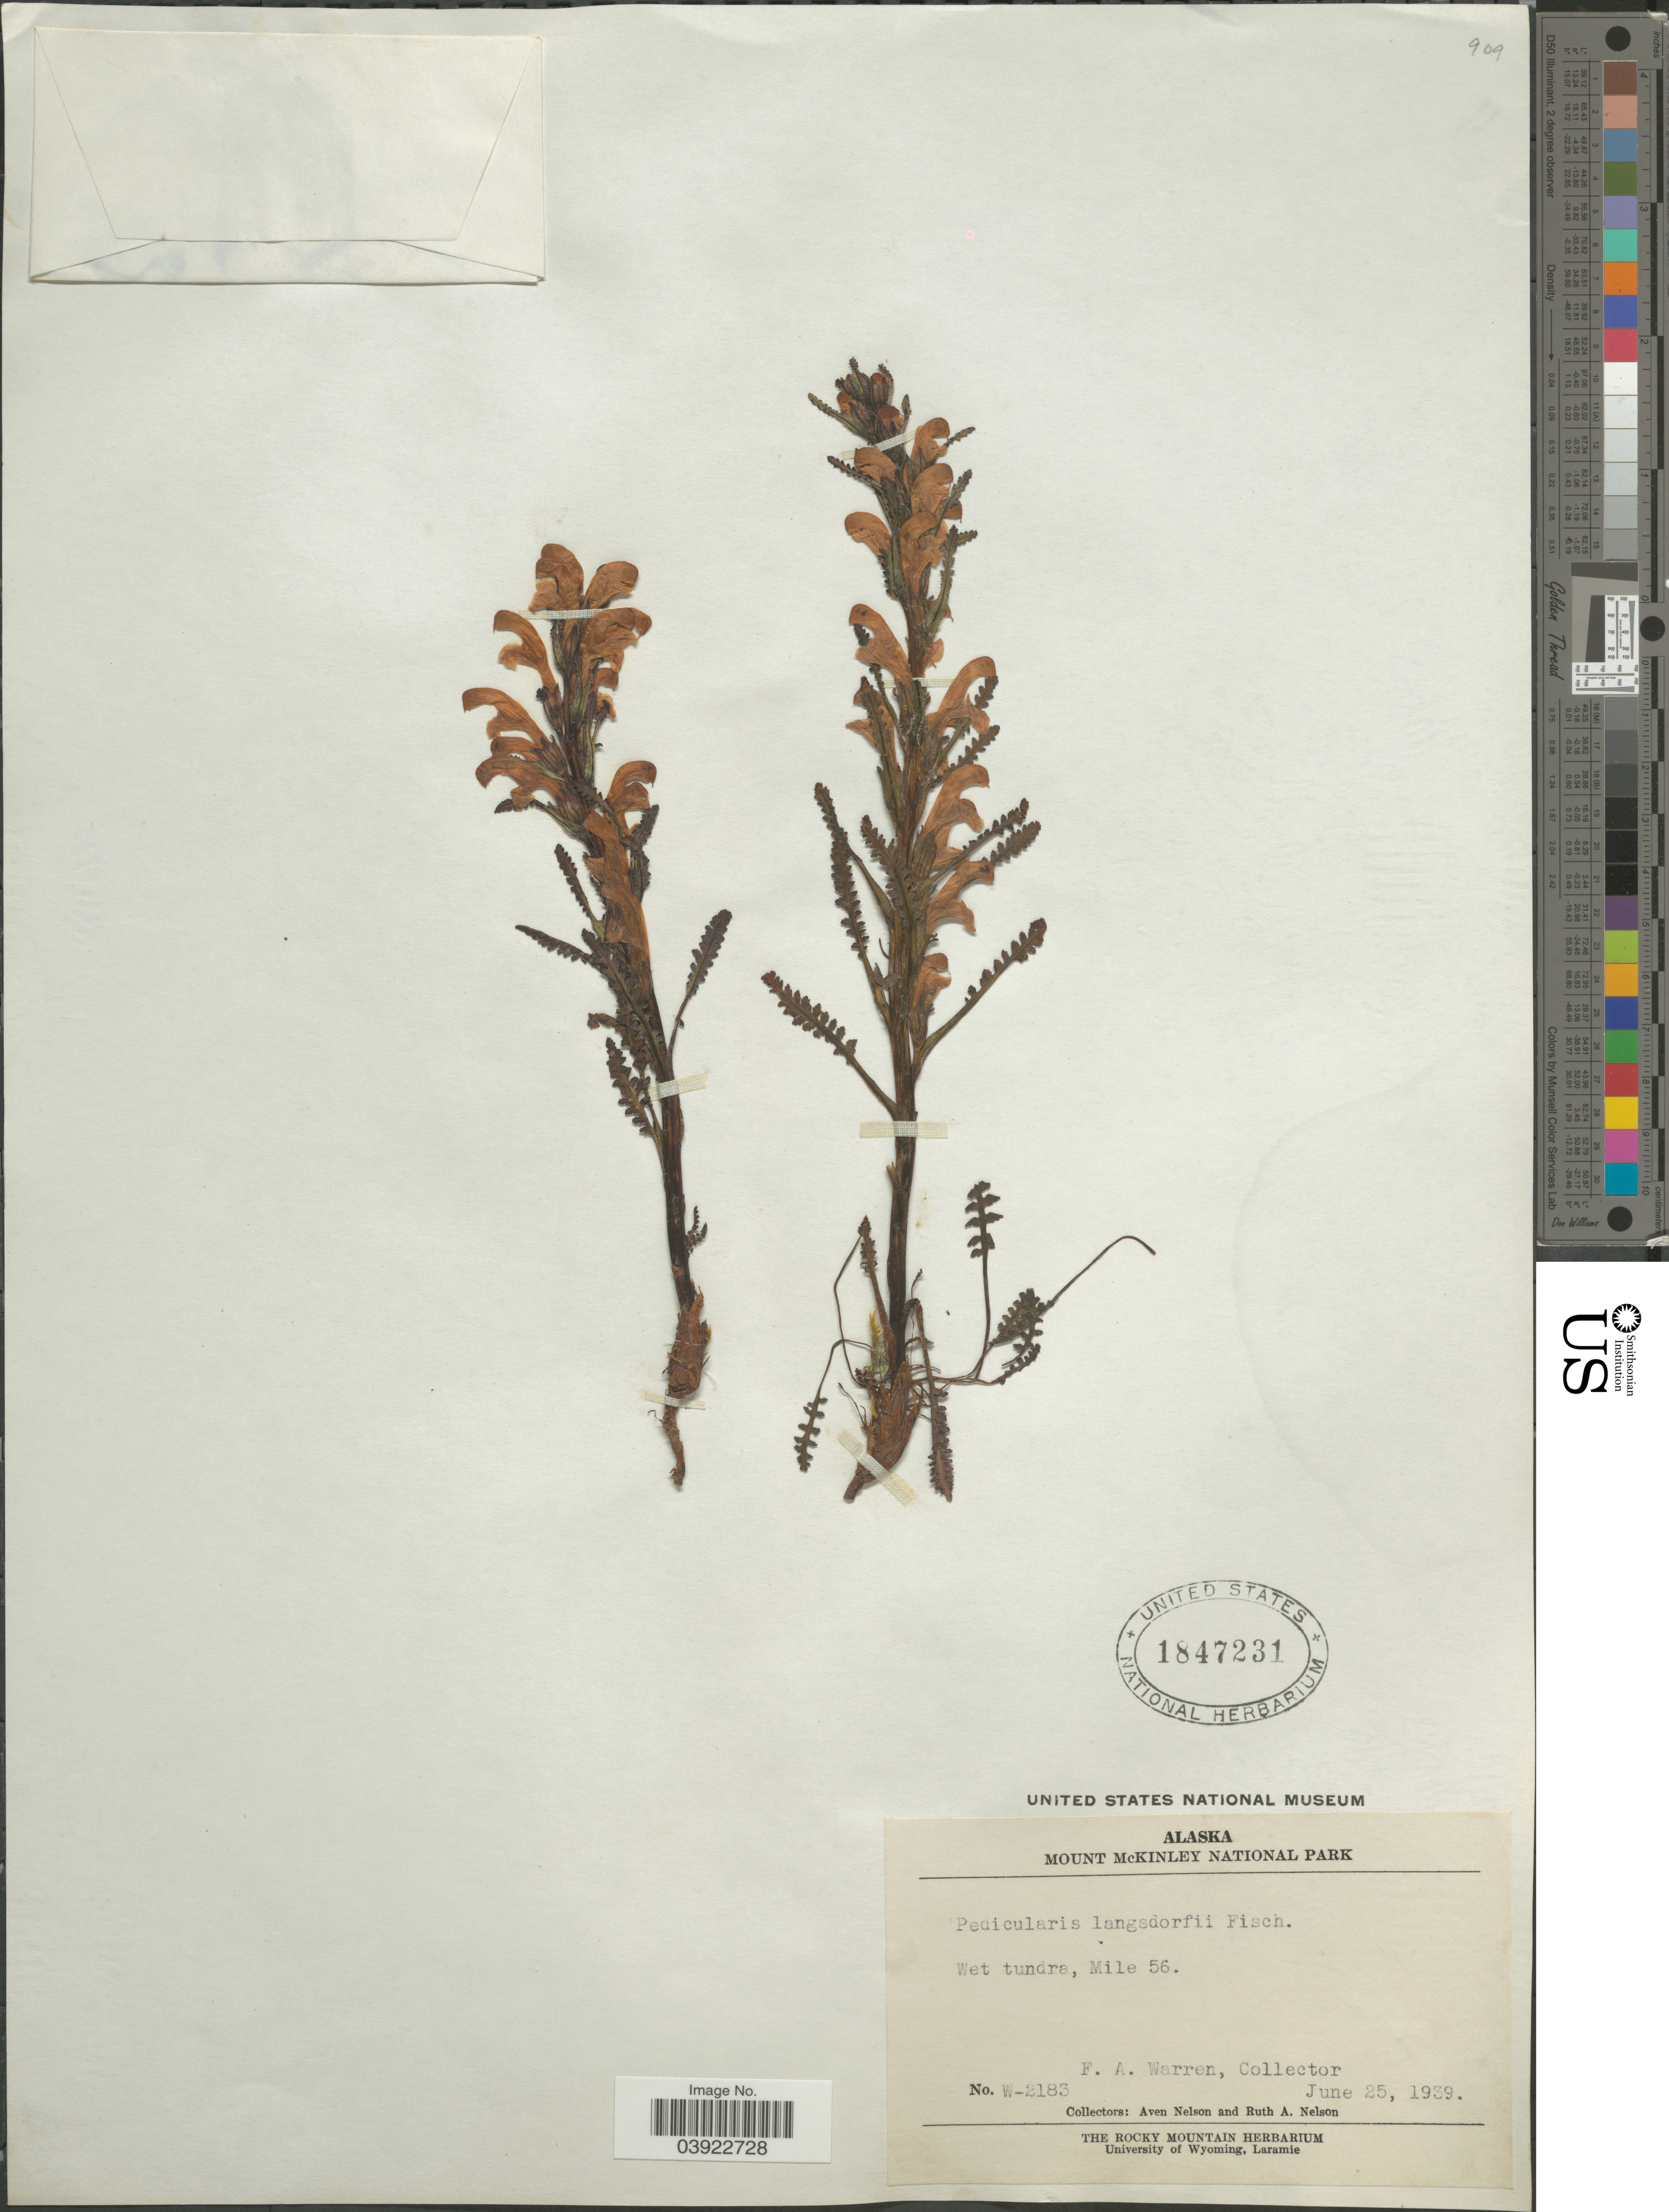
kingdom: Plantae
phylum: Tracheophyta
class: Magnoliopsida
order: Lamiales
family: Orobanchaceae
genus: Pedicularis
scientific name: Pedicularis langsdorffii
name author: Fisch. ex Steven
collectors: A. Nelson, R. A. Nelson & F. Warren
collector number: W-2183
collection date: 1939-06-25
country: United States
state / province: Alaska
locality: Mount McKinley National Park. Wet tundra, Mile 56.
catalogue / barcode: US 1847231